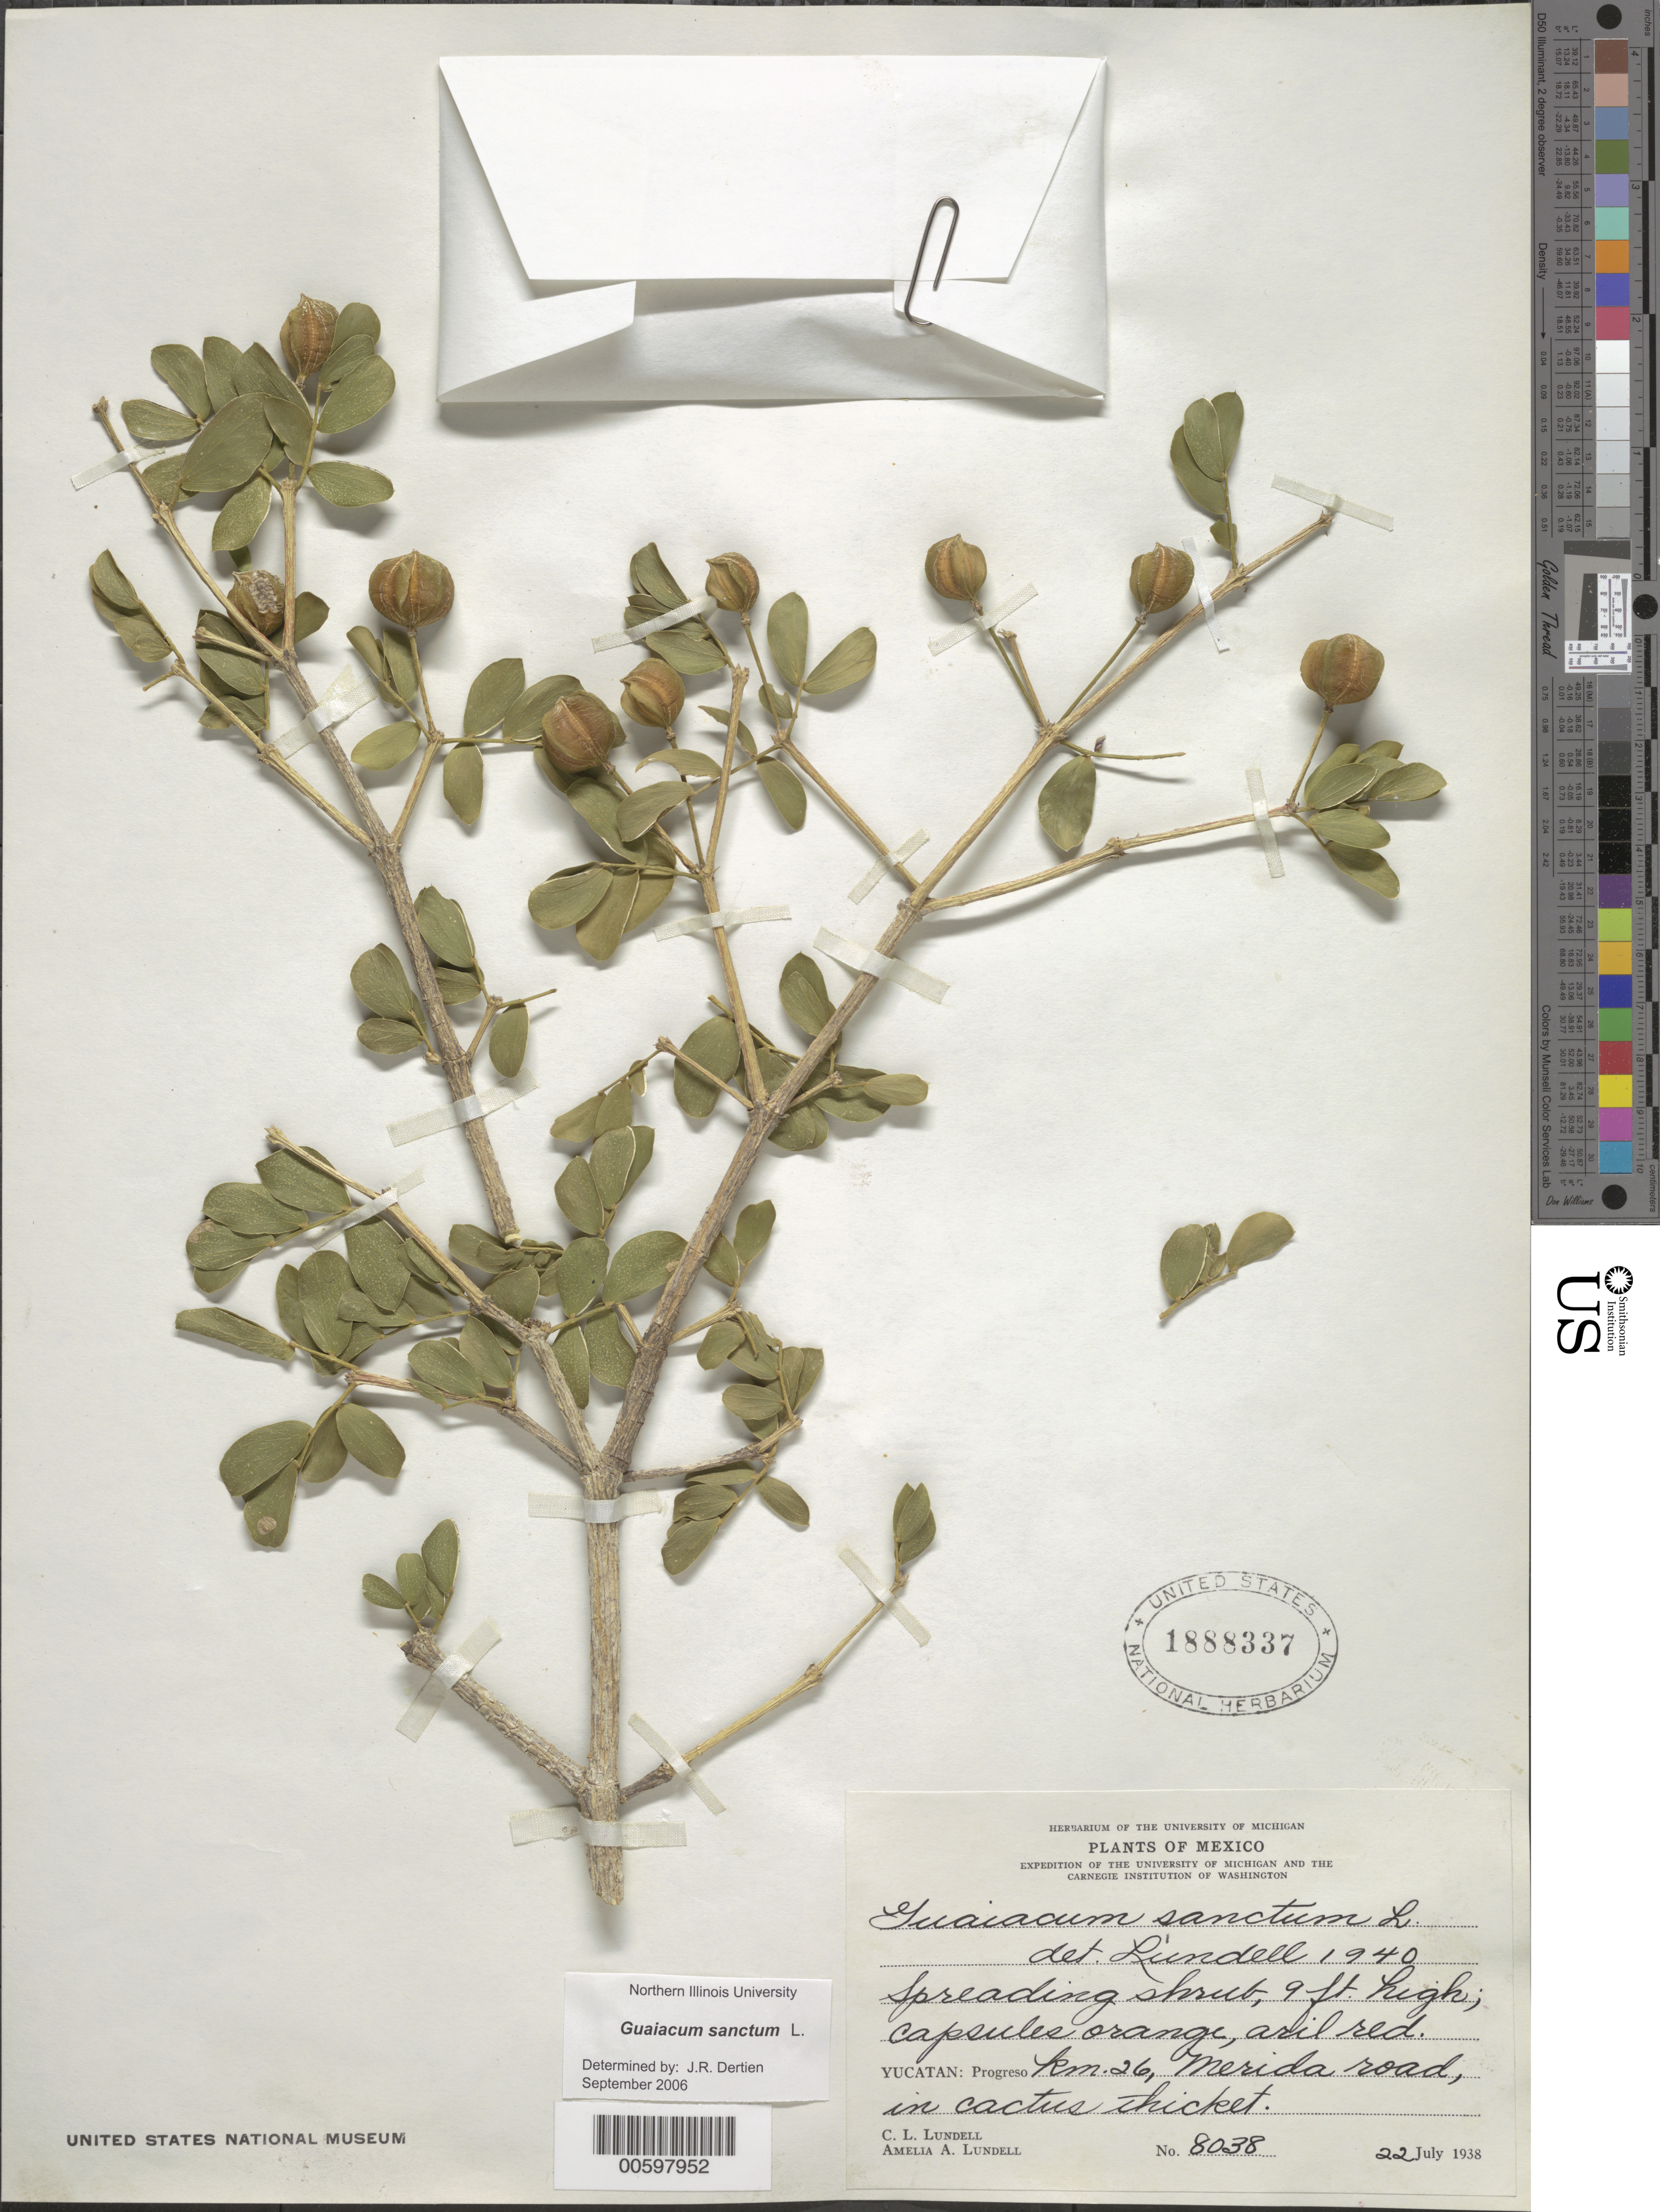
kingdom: Plantae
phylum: Tracheophyta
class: Magnoliopsida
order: Zygophyllales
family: Zygophyllaceae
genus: Guaiacum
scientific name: Guaiacum sanctum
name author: L.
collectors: C. L. Lundell & A. A. Lundell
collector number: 8038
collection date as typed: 22 Jul 1938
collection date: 1938-07-22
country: Mexico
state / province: Yucatán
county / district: Progreso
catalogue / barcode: US 1888337